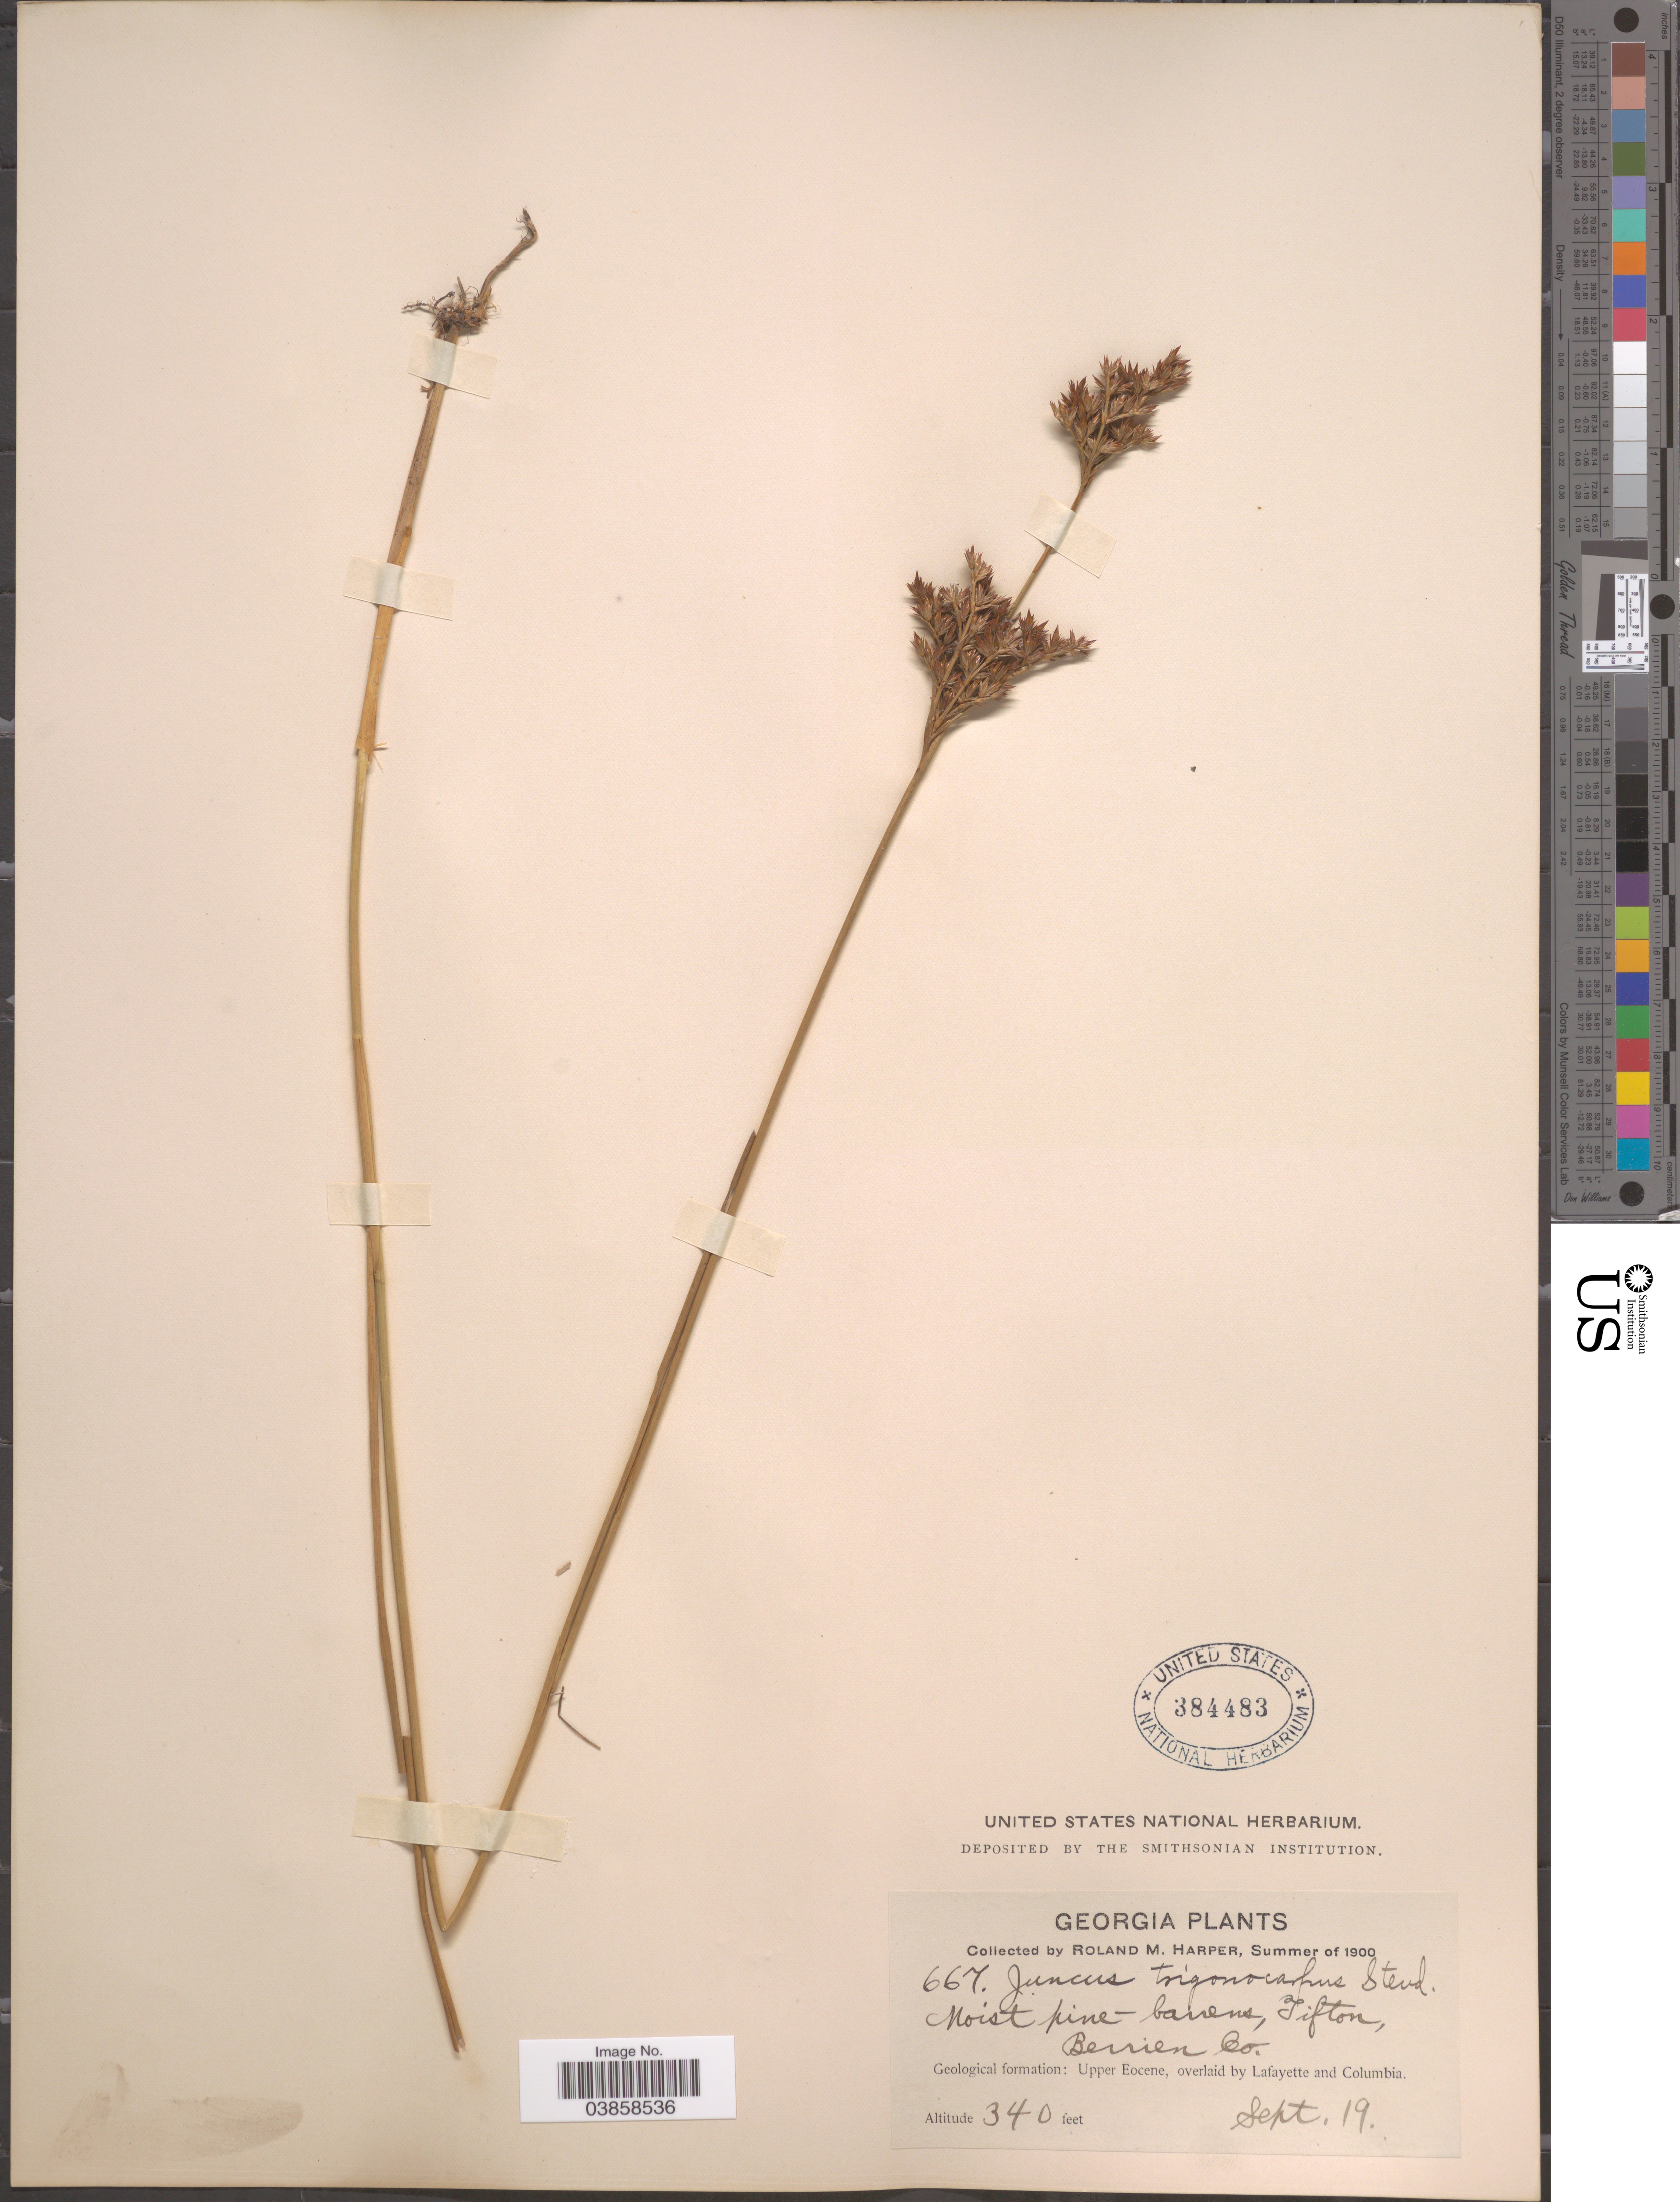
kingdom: Plantae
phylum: Tracheophyta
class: Liliopsida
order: Poales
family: Juncaceae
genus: Juncus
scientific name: Juncus trigonocarpus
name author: Steud.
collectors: R. M. Harper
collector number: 667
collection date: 1900-09-19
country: United States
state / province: Georgia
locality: Moist pine-barrens, Tifton, Berrien Co. Geological formation: Upper Eocene, overlaid by Lafayette and Columbia.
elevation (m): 104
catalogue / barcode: US 384483